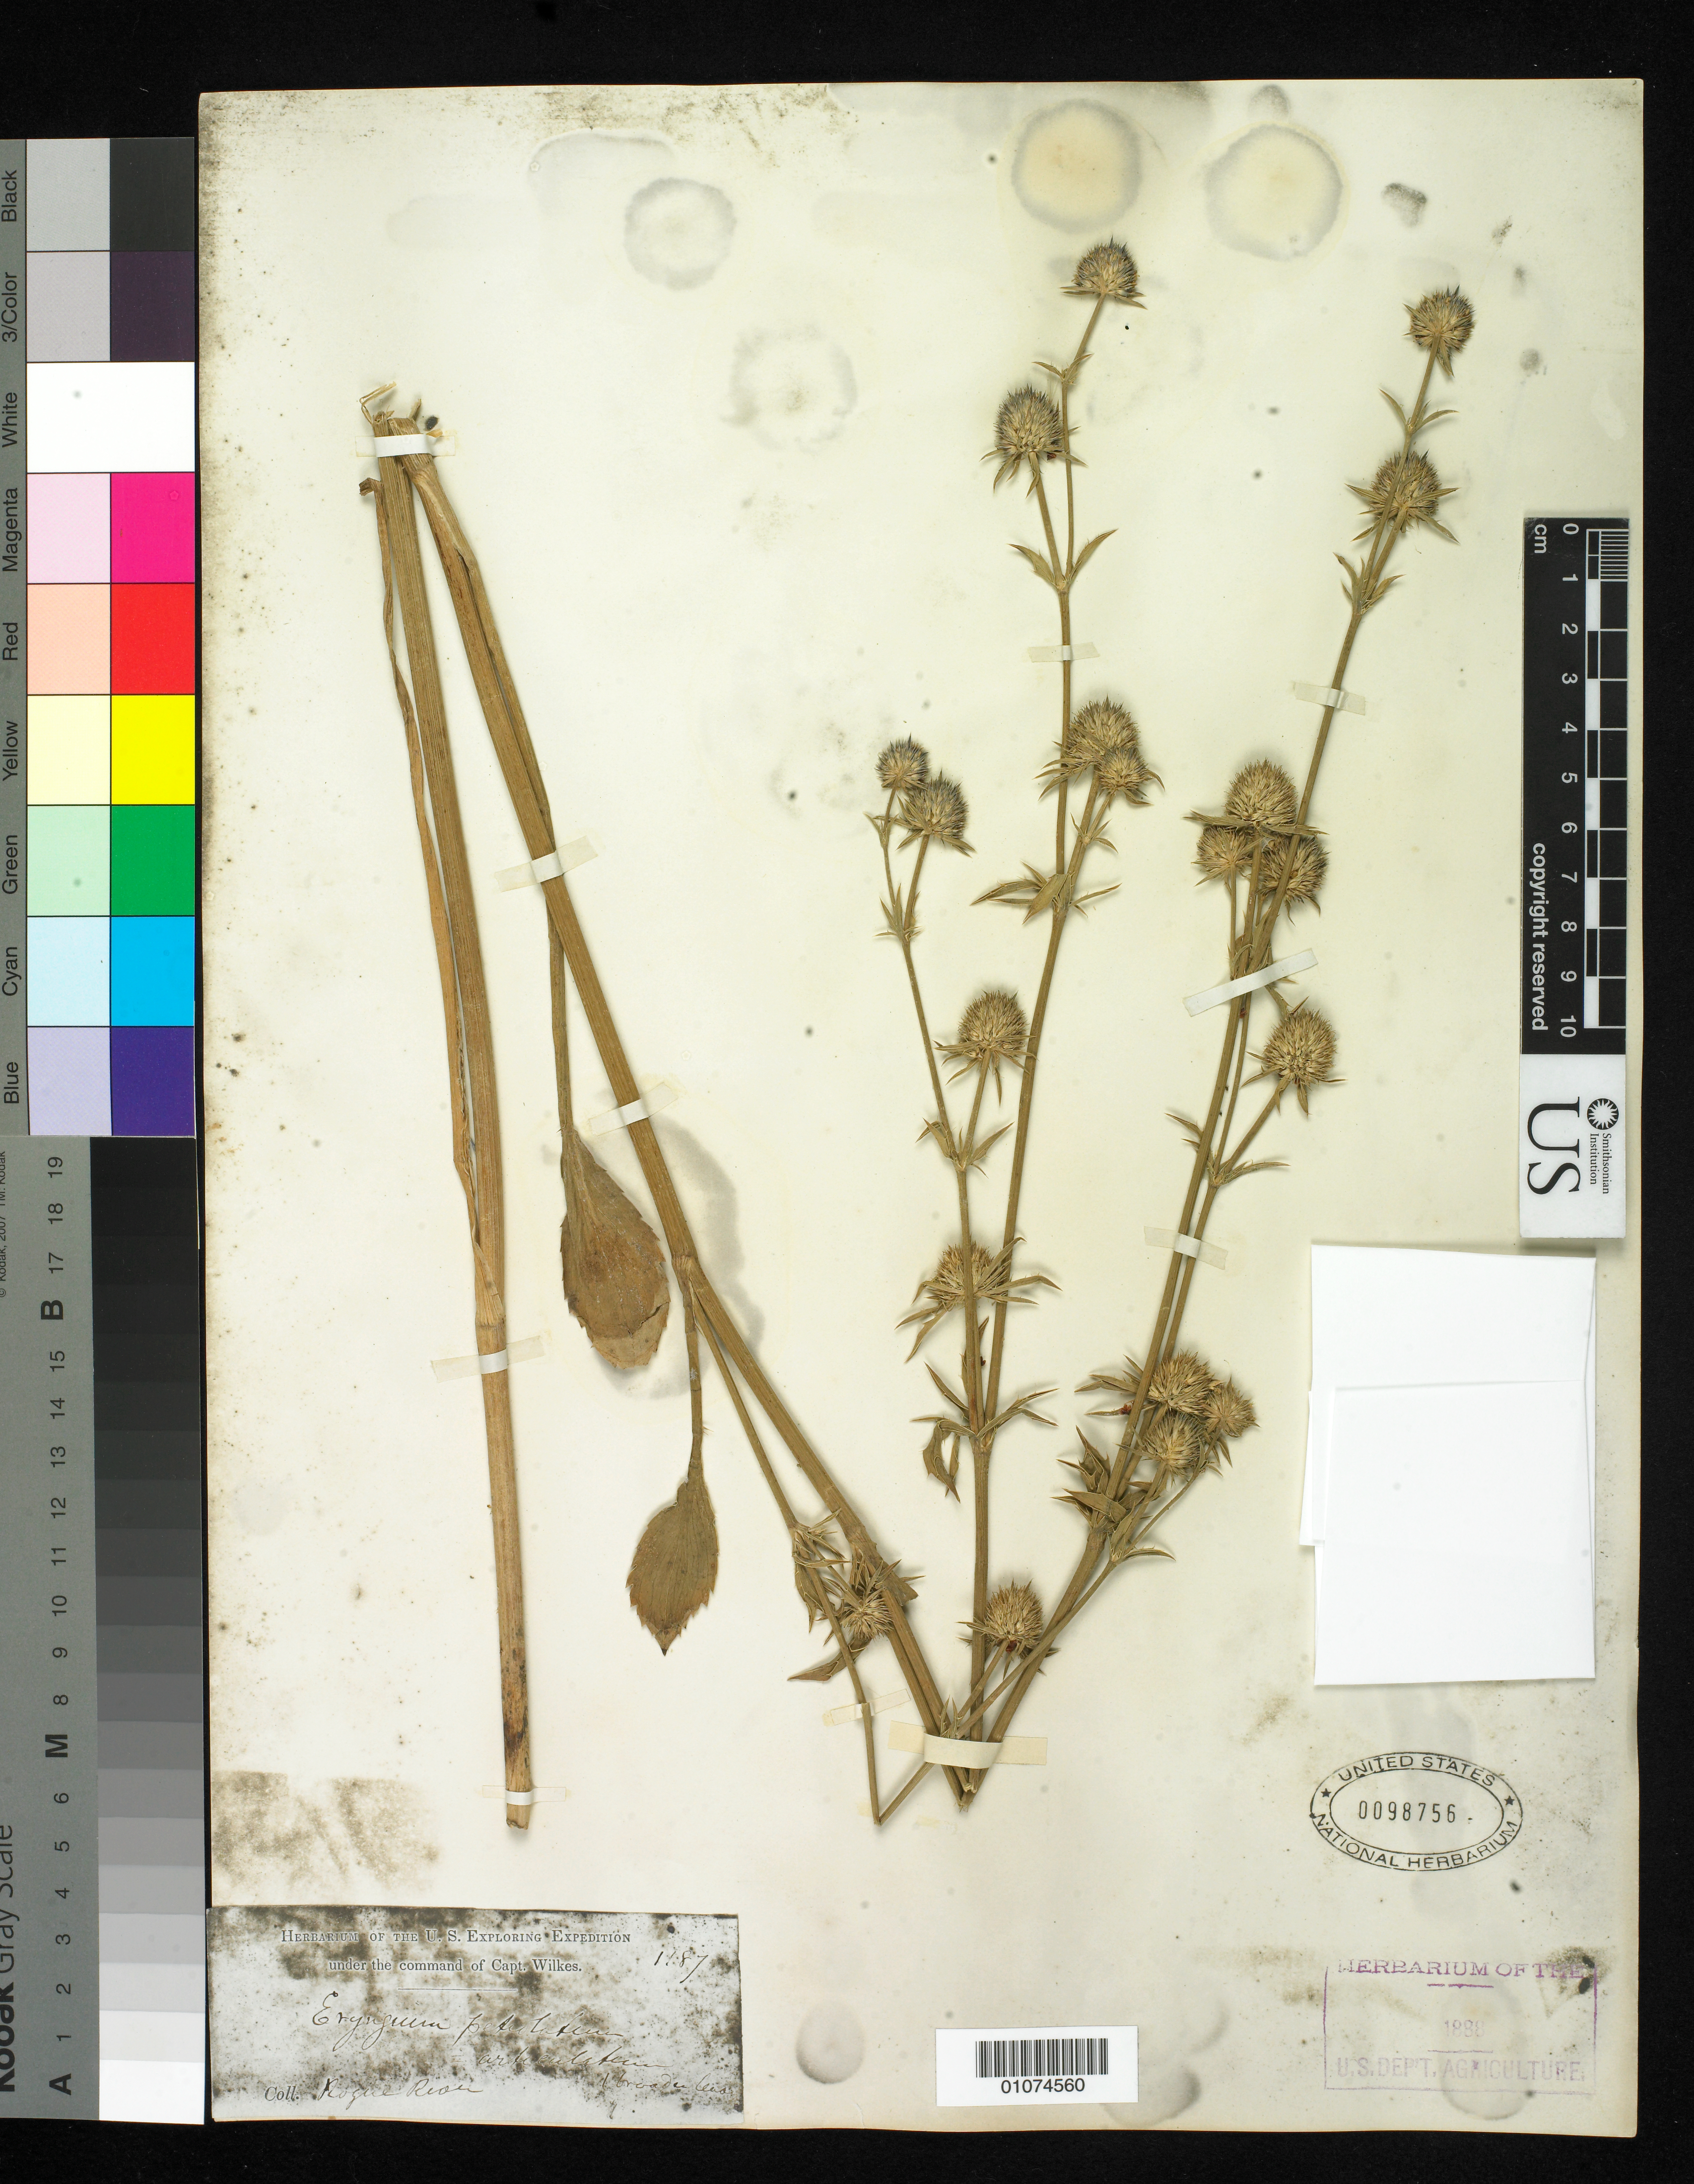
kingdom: Plantae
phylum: Tracheophyta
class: Magnoliopsida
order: Apiales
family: Apiaceae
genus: Eryngium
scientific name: Eryngium petiolatum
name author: Hook.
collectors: Wilkes Explor. Exped.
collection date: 1838/1842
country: United States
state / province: Oregon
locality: Rogue River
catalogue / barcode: US 98756